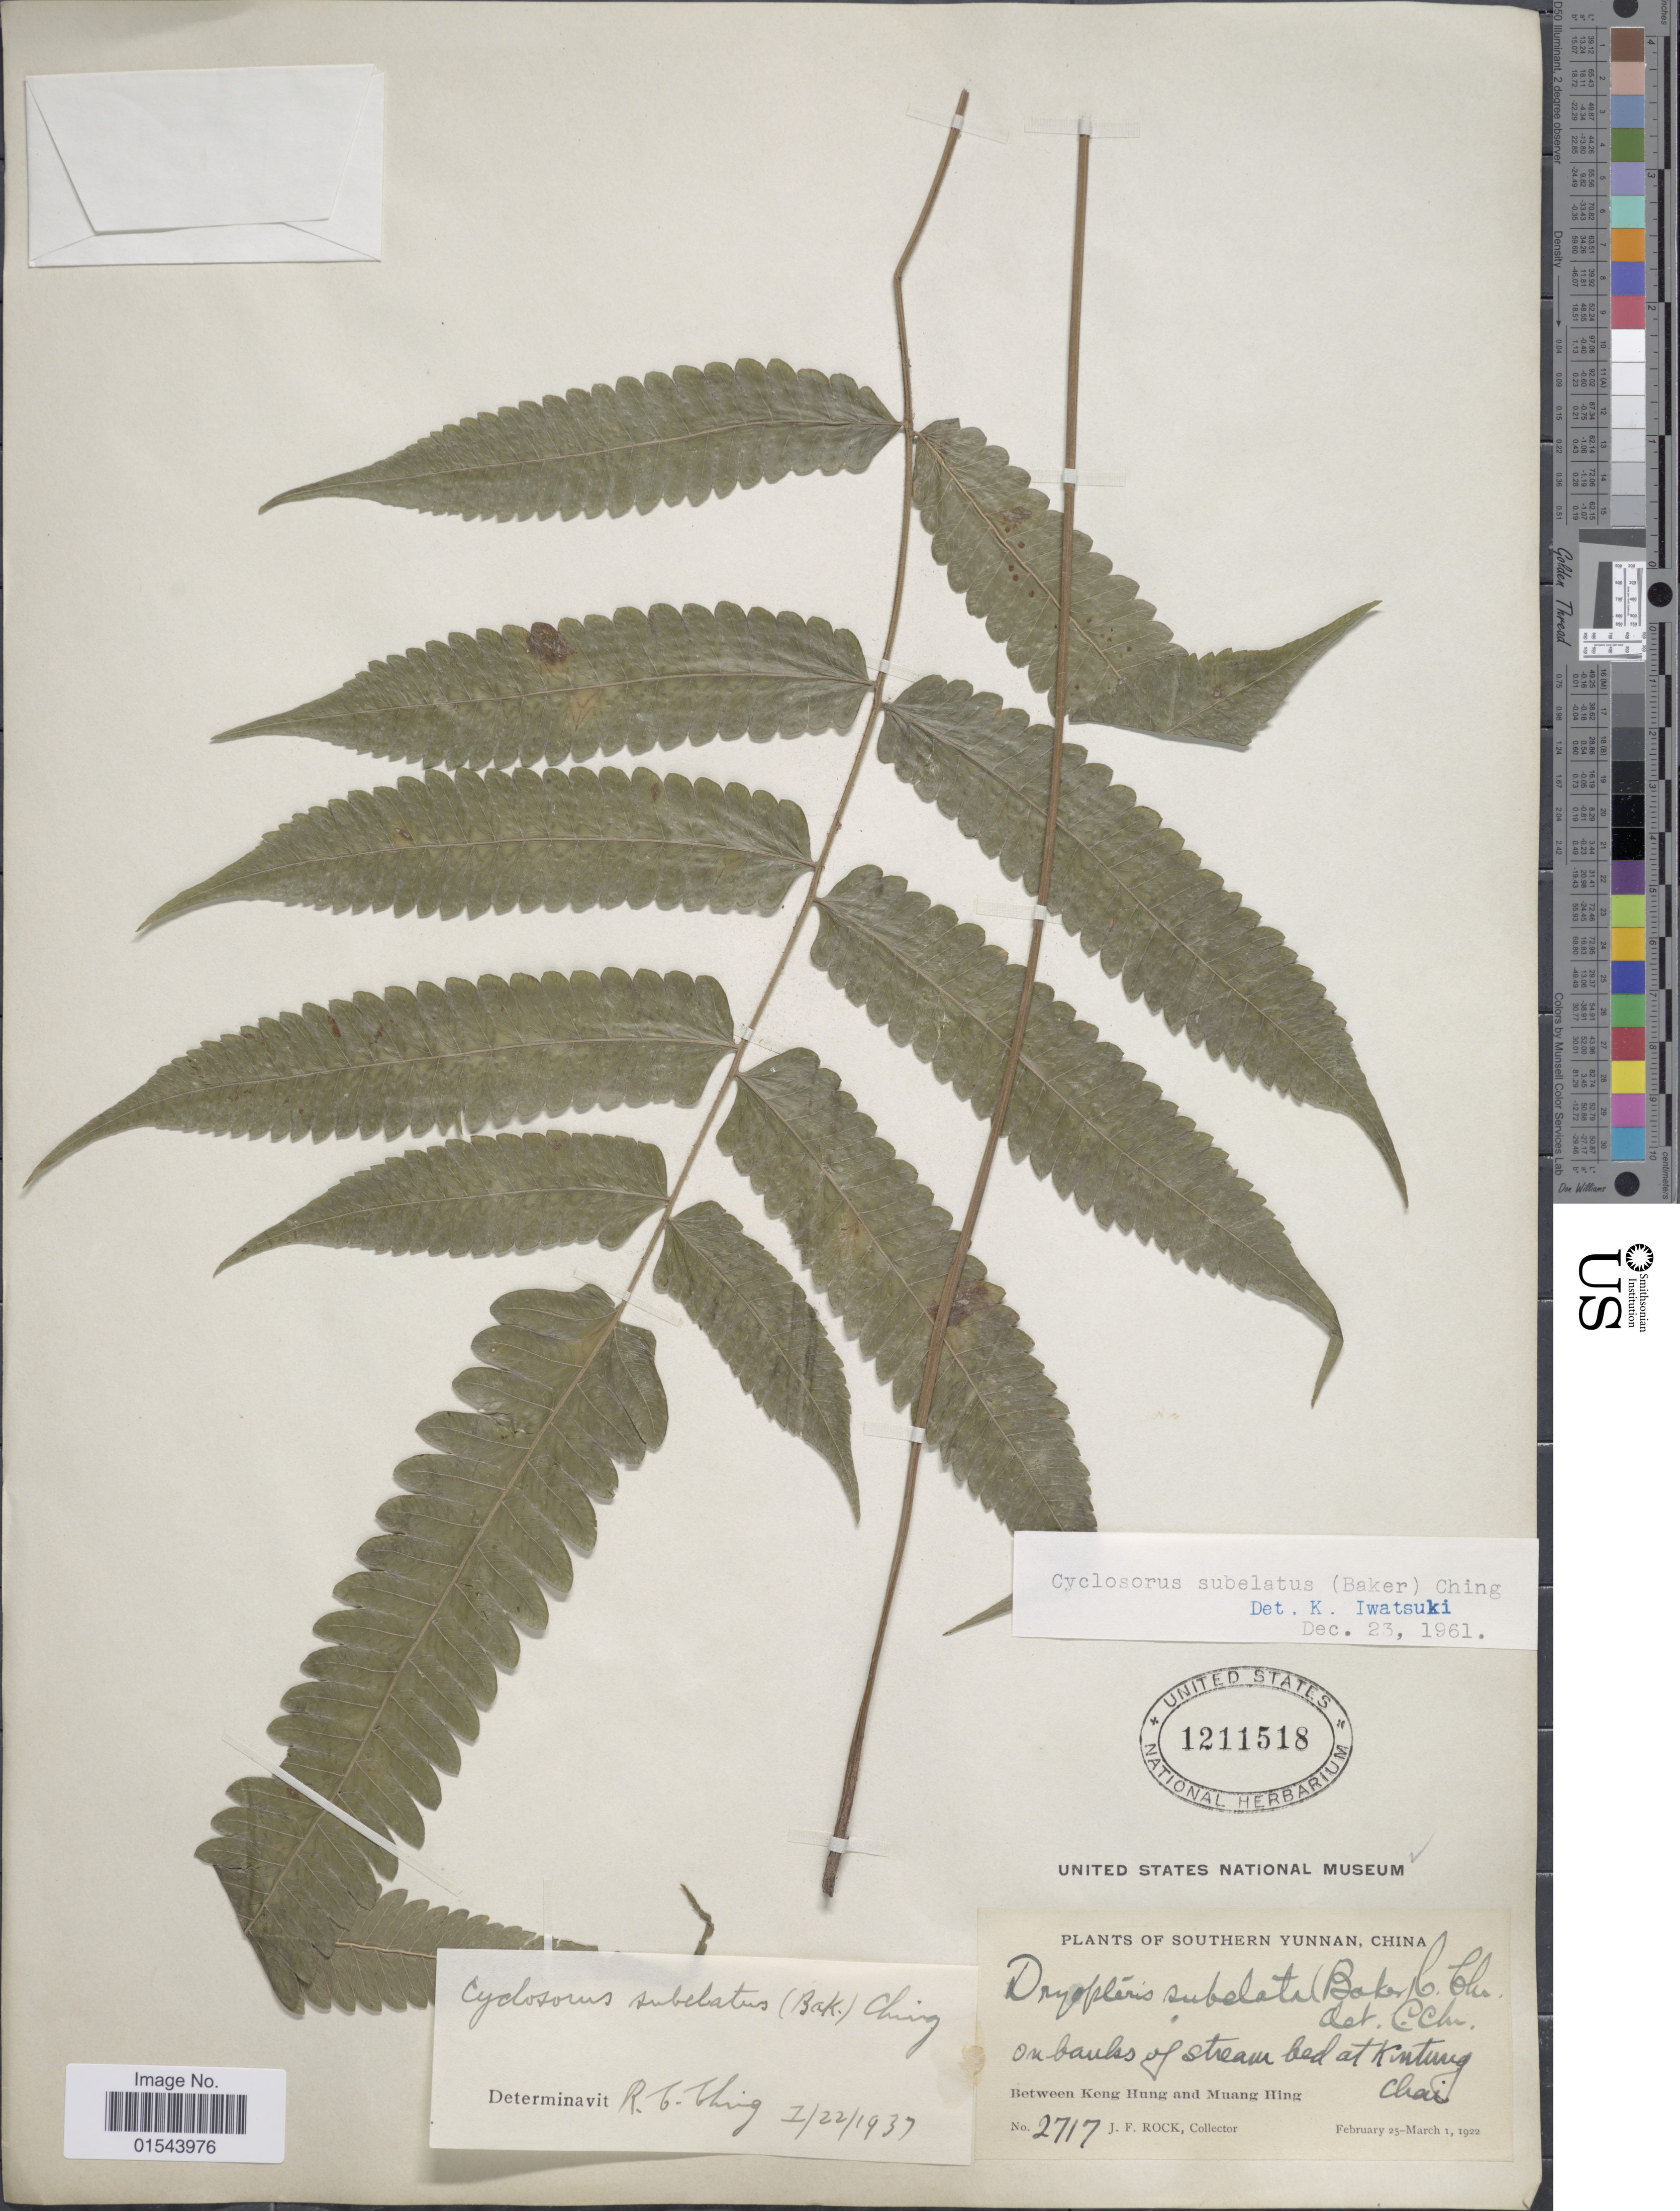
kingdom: Plantae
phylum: Tracheophyta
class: Polypodiopsida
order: Polypodiales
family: Thelypteridaceae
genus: Christella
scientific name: Christella subelata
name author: (Baker) Holttum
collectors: J. Rock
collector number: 2717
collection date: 1922-02-25/1922-03-01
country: China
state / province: Yunnan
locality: Southern Yunnan, On banks of stream bed at Kintung Chai, Between Keng Hung and Muang Hing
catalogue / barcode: US 1211518